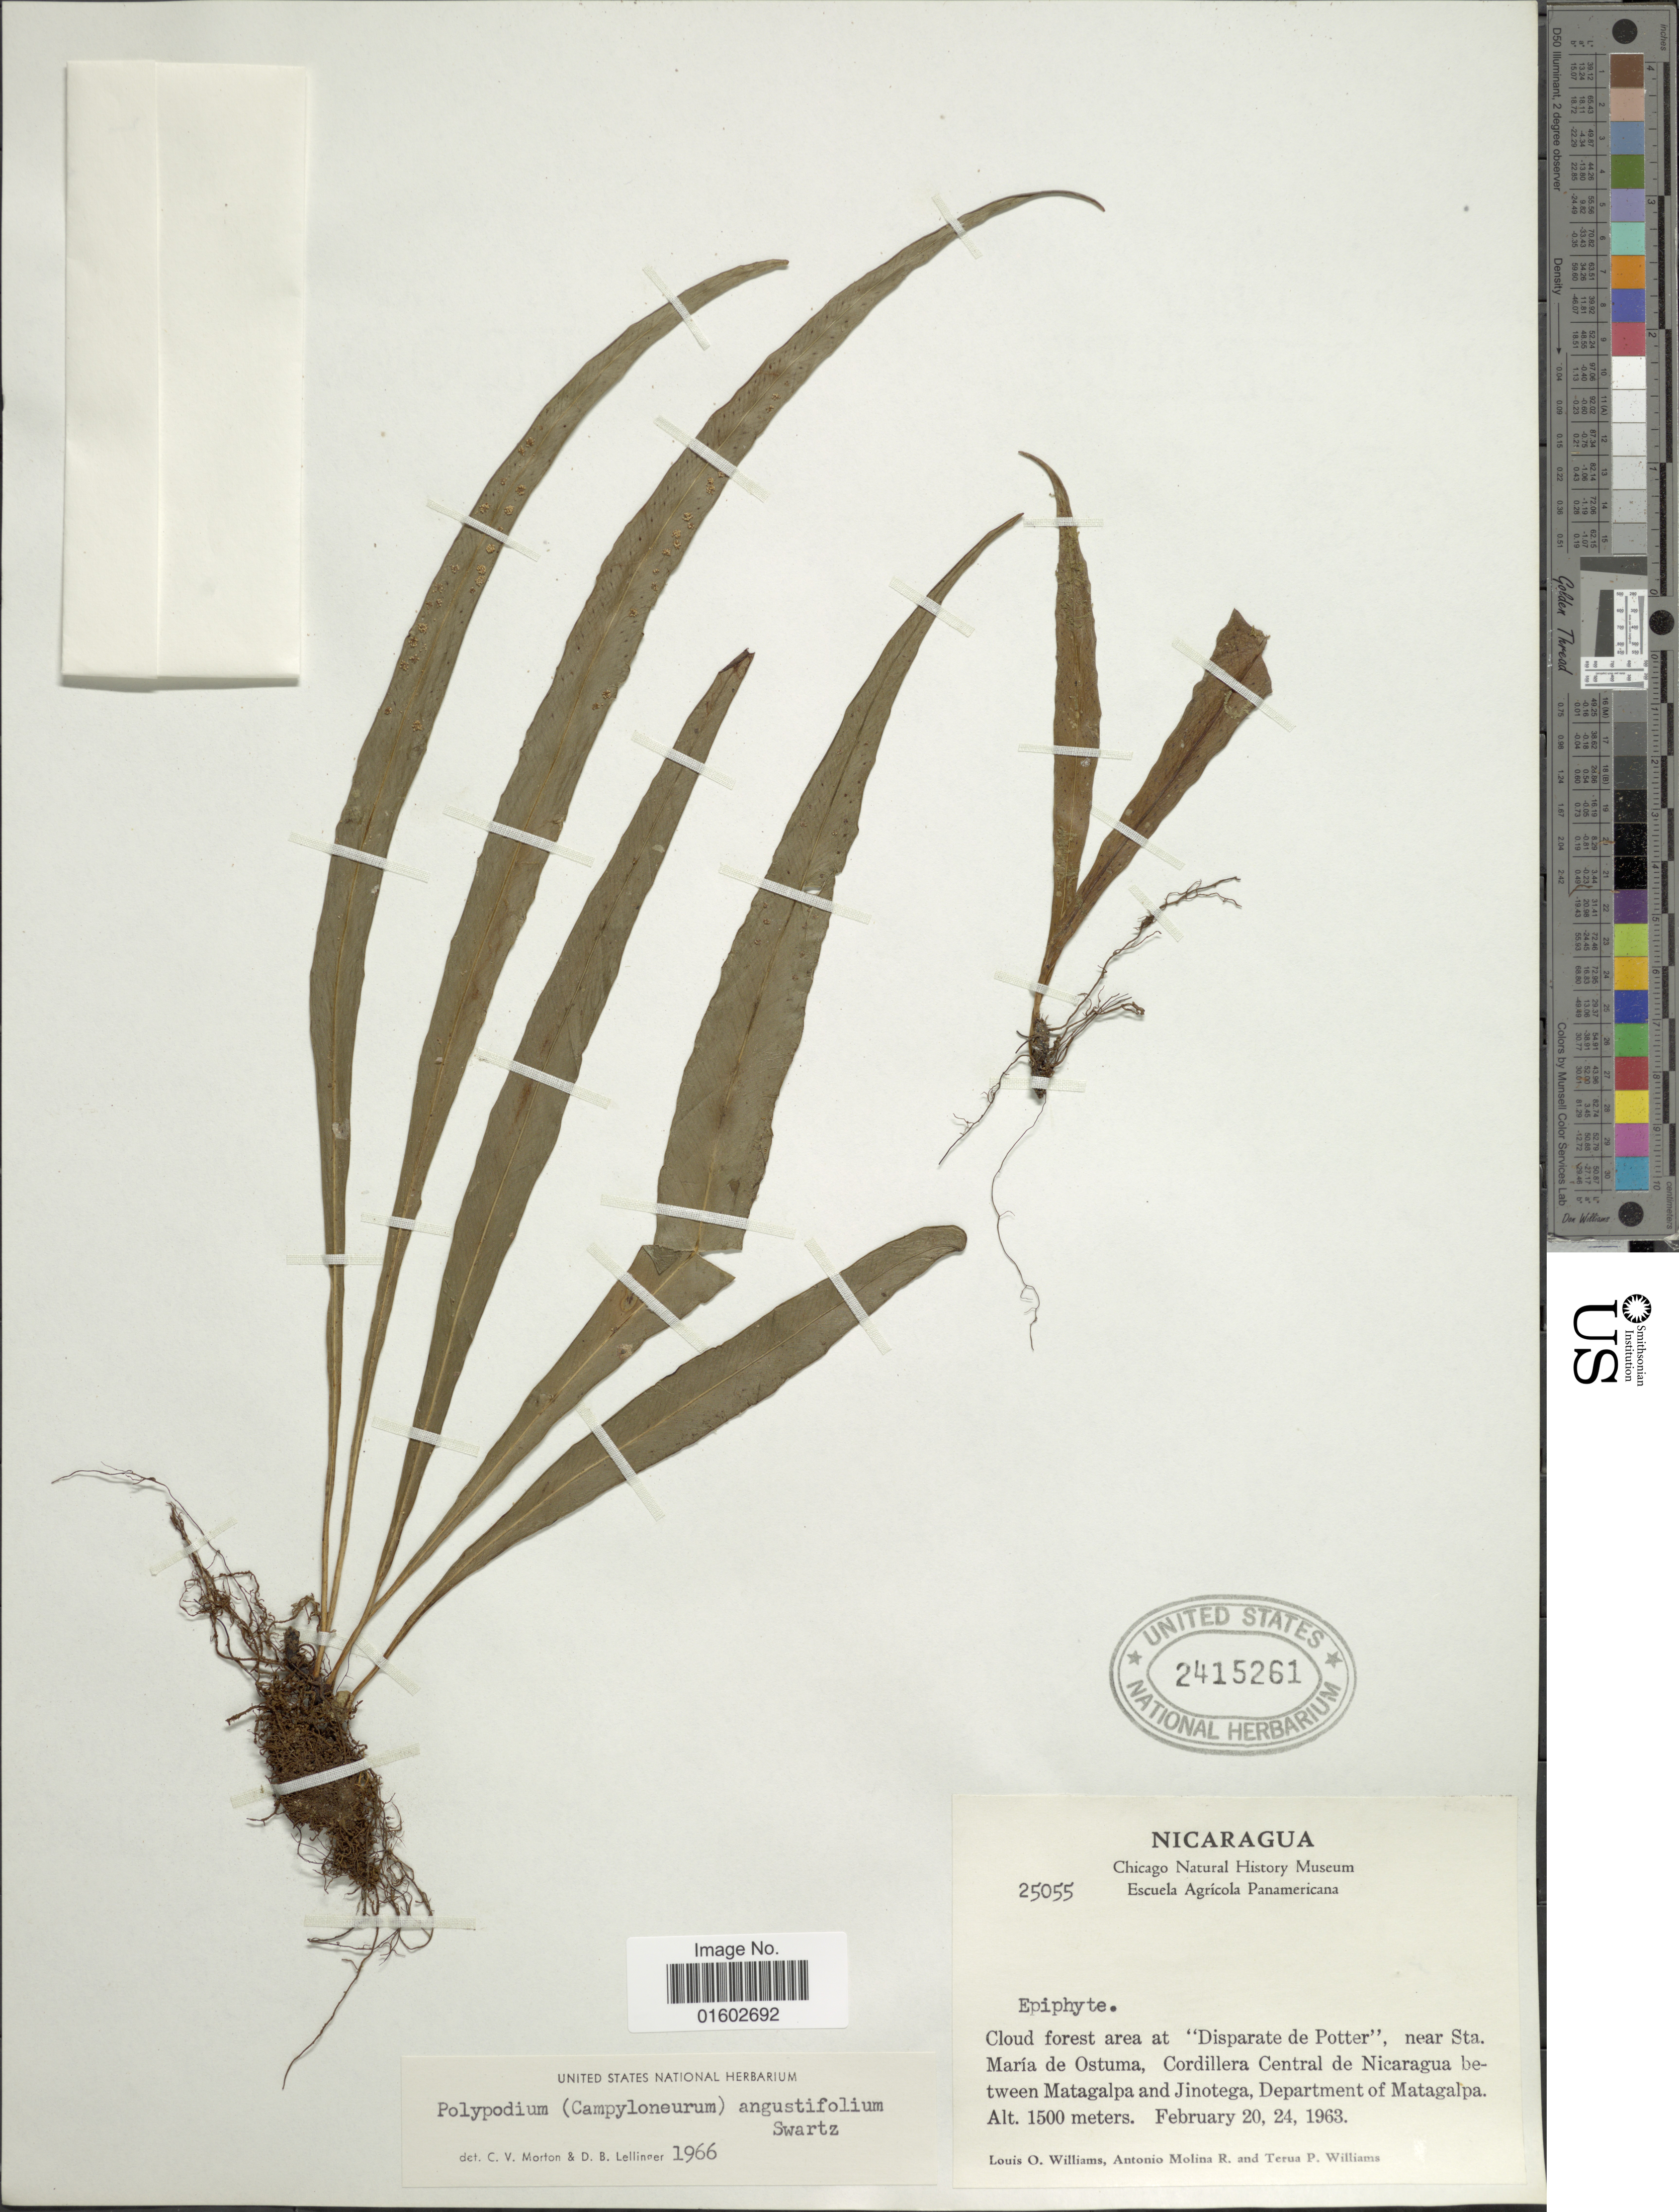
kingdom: Plantae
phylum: Tracheophyta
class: Polypodiopsida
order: Polypodiales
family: Polypodiaceae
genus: Campyloneurum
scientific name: Campyloneurum angustifolium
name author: (Sw.) Fée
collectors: L. O. Williams, A. Molina R. & T. P. Williams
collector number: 25055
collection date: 1963-02-20/1963-02-24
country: Nicaragua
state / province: Matagalpa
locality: Could forest area at"Disparate de Potter", near Sta. Maria de Ostuma, Cordillera Central de Nicaragua between Matagalpa and Jinotego, Department of Matagalpa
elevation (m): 1500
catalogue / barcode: US 2415261